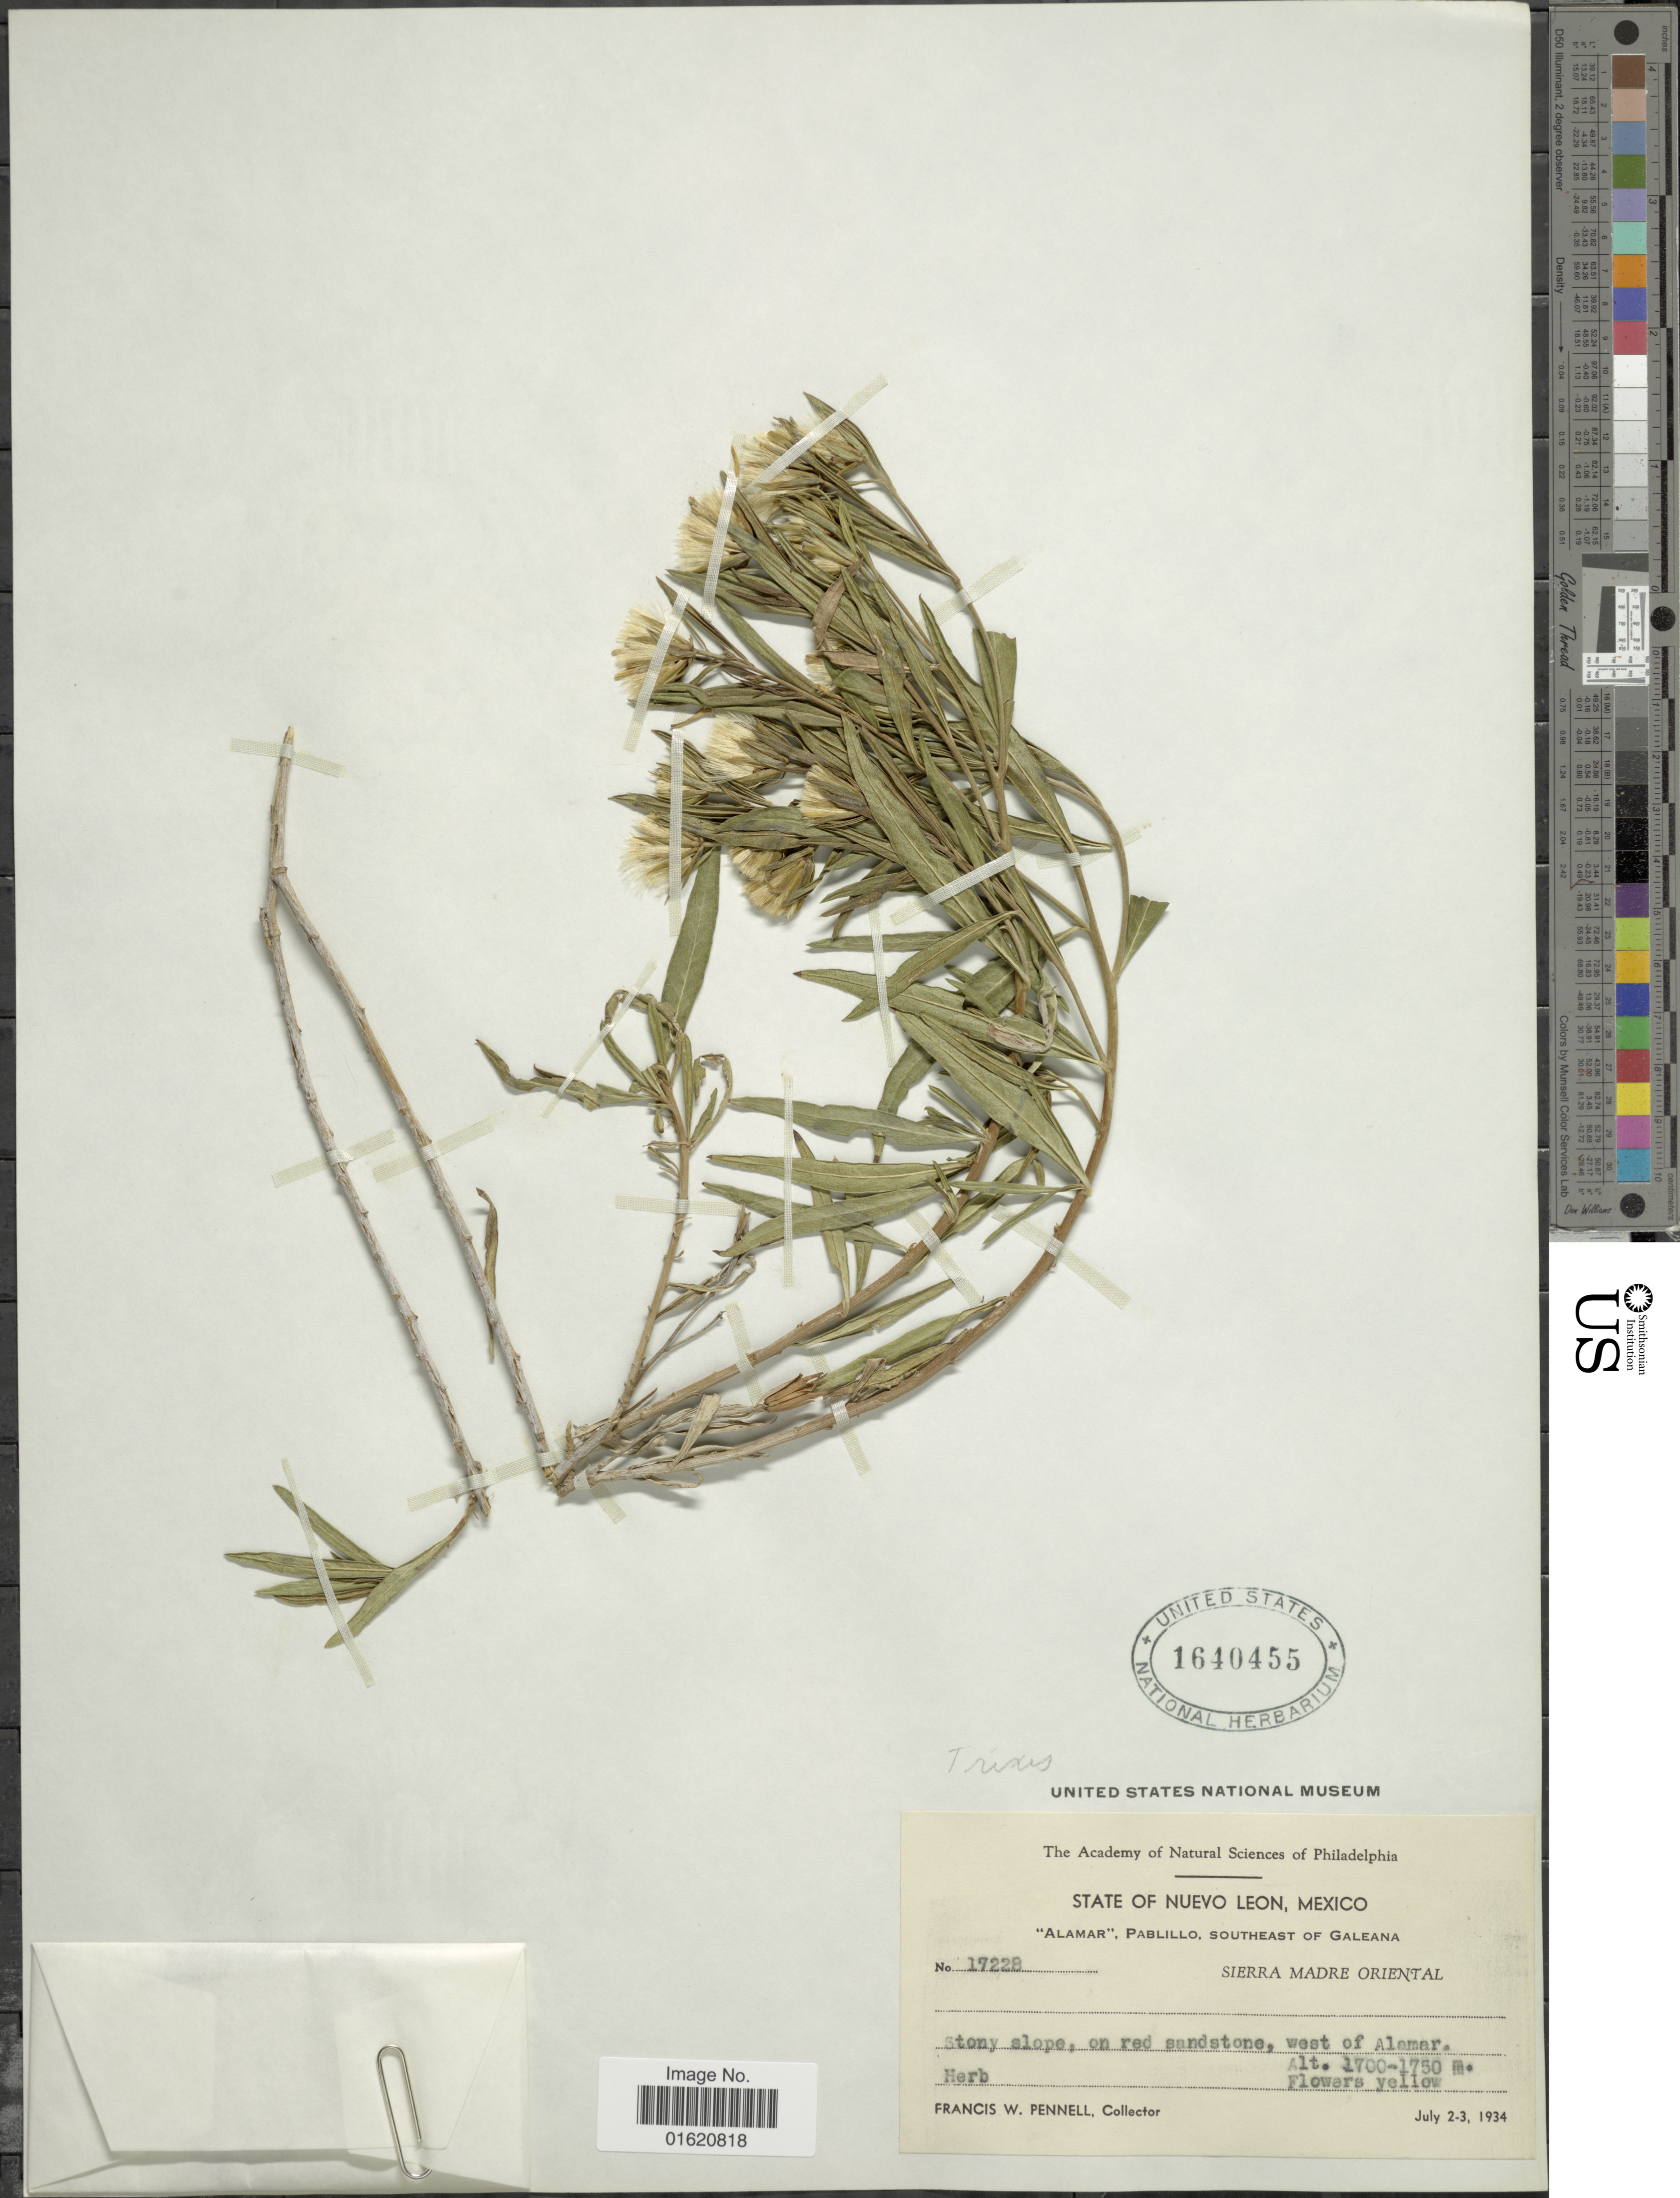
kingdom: Plantae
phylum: Tracheophyta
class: Magnoliopsida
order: Asterales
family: Asteraceae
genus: Trixis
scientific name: Trixis sp.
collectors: F. W. Pennell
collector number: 17228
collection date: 1934-07-02/1934-07-03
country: Mexico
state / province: Nuevo León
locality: Alamar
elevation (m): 1700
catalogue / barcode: US 1640455